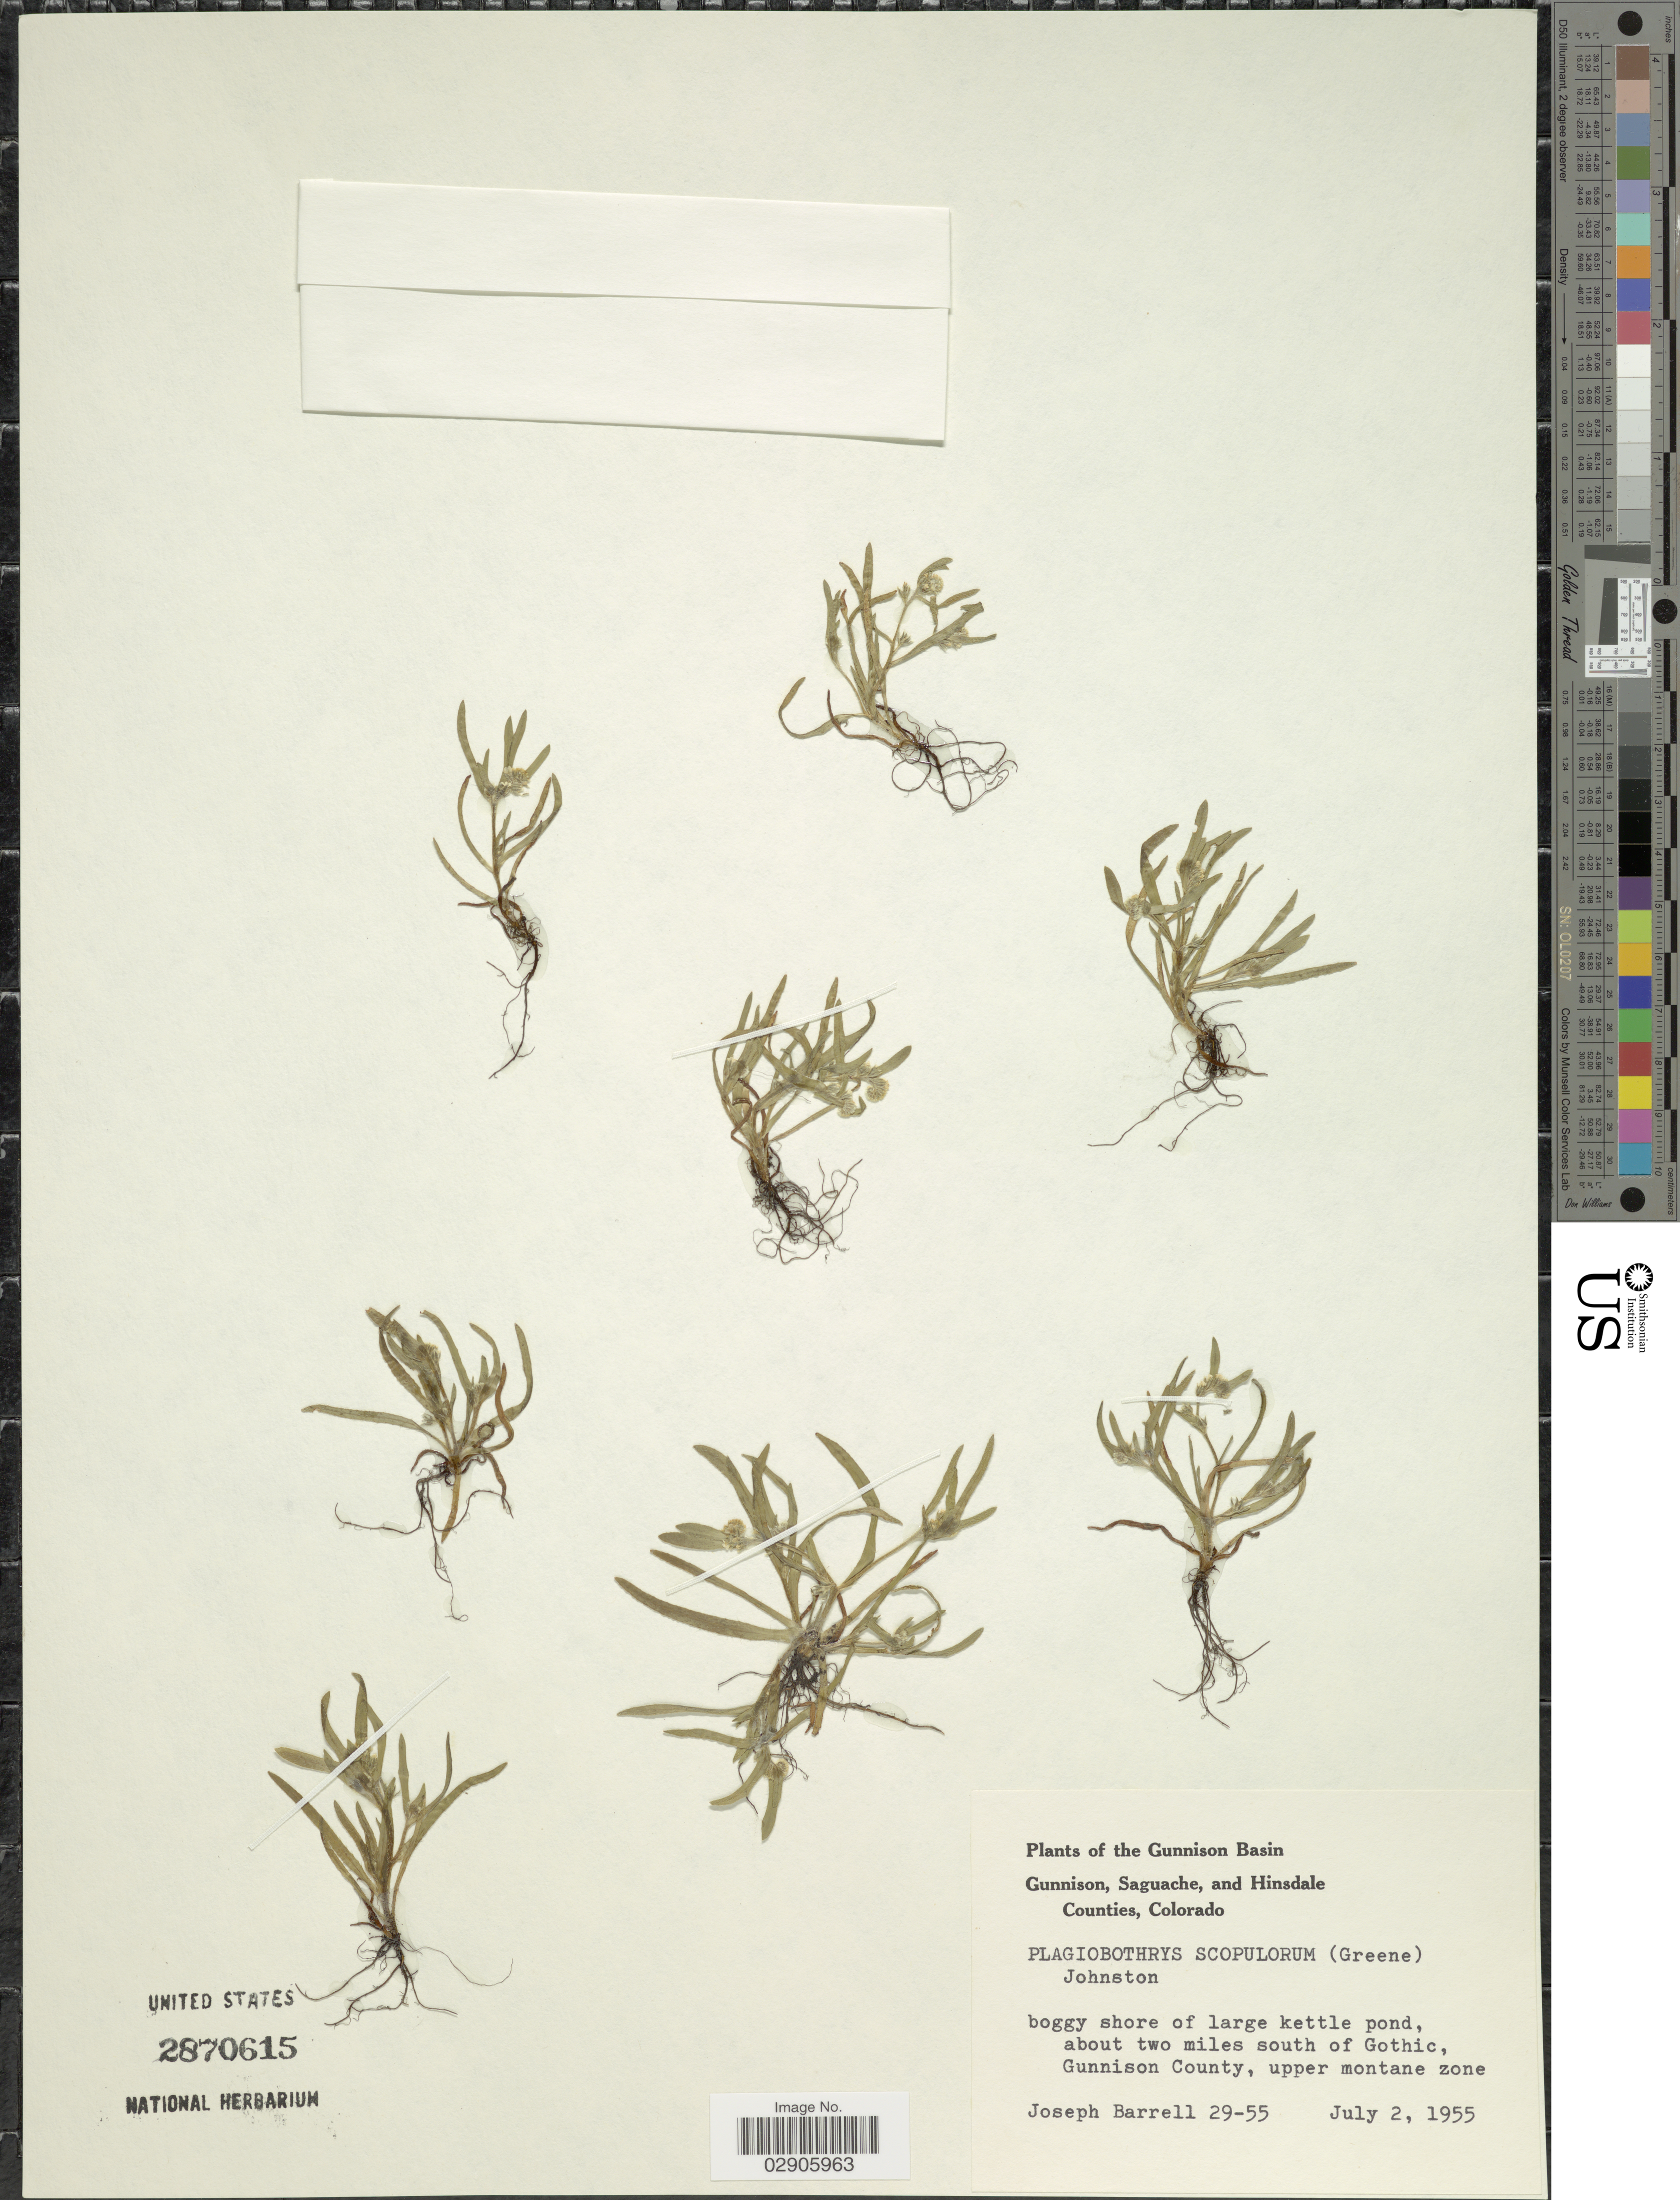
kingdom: Plantae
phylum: Tracheophyta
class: Magnoliopsida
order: Boraginales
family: Boraginaceae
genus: Plagiobothrys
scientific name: Plagiobothrys scopulorum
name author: (Greene) I.M. Johnst.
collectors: J. Barrell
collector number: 29-55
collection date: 1955-07-02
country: United States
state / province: Colorado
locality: The Gunnison Basin, Gunnison, Saguache, and Hinsdale Counties, Colorado, about two miles south of Gothic, Gunnison County, upper montane zone.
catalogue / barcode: US 2870615